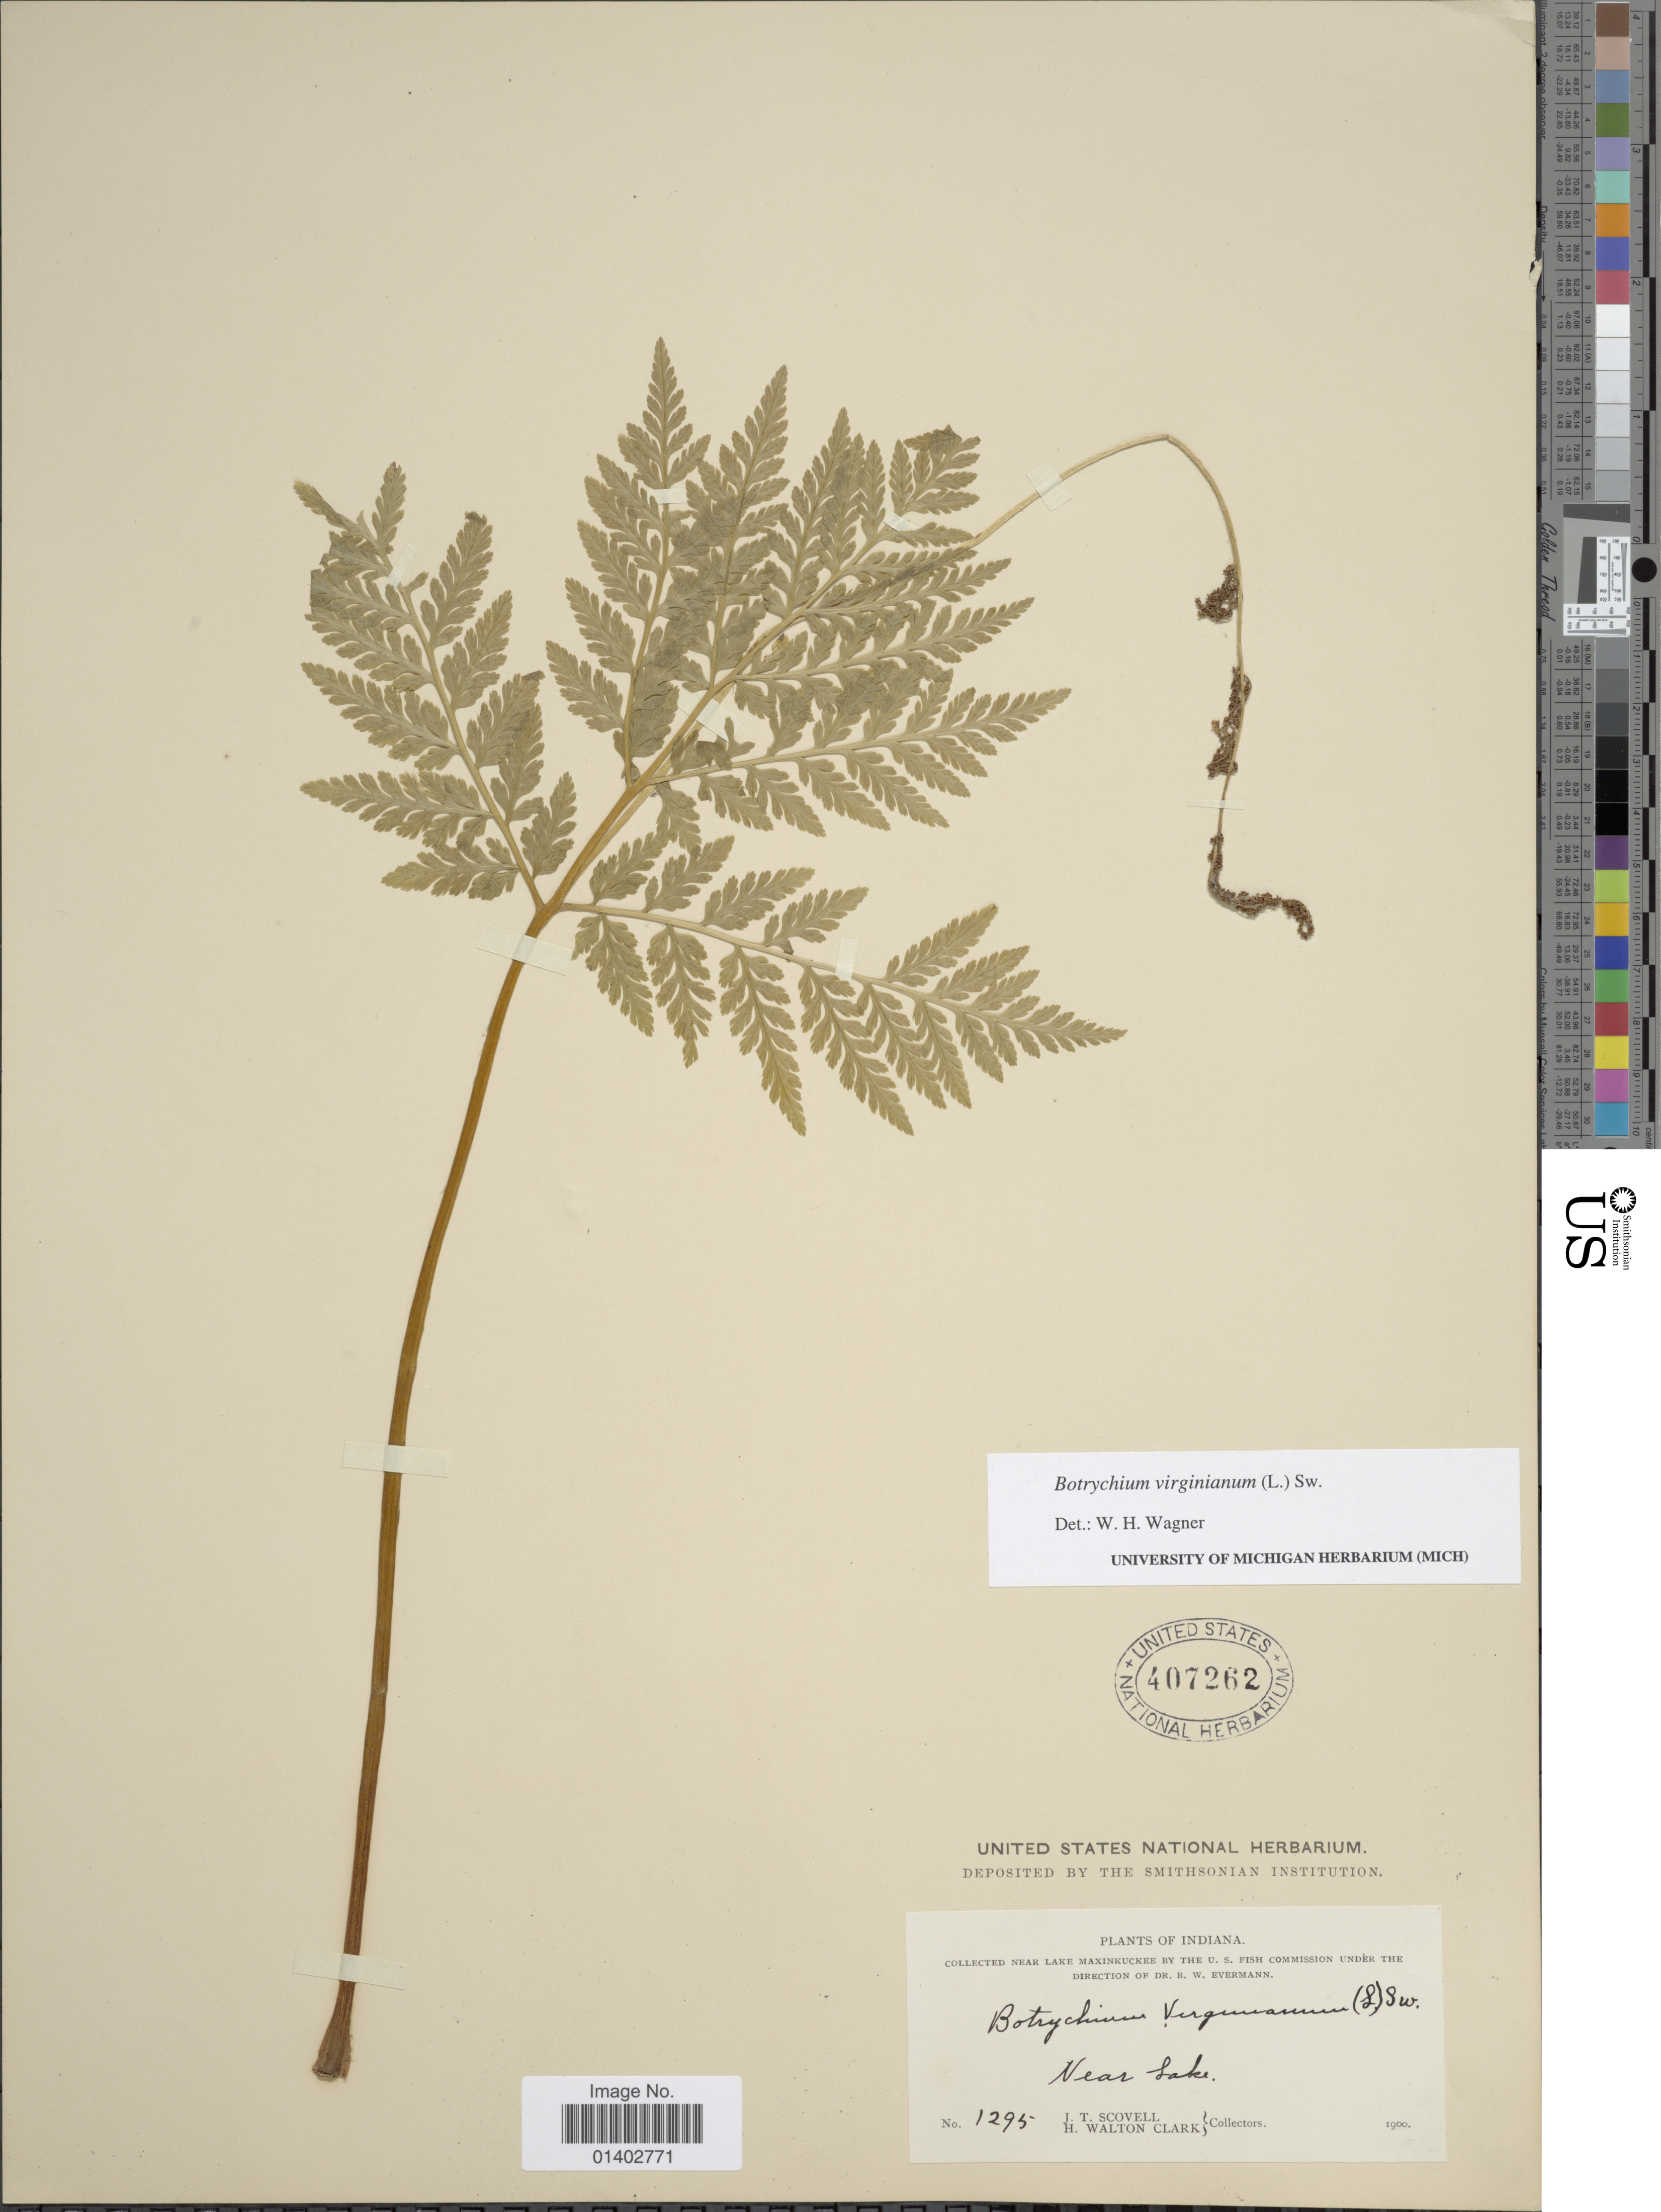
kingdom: Plantae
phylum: Tracheophyta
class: Polypodiopsida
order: Ophioglossales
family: Ophioglossaceae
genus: Botrychium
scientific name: Botrychium virginianum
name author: (L.) Sw.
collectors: J. T. Scovell & H. W. Clark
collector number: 1295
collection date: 1900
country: United States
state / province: Indiana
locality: Near Lake Maxinkuckee , Near Lake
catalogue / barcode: US 407262